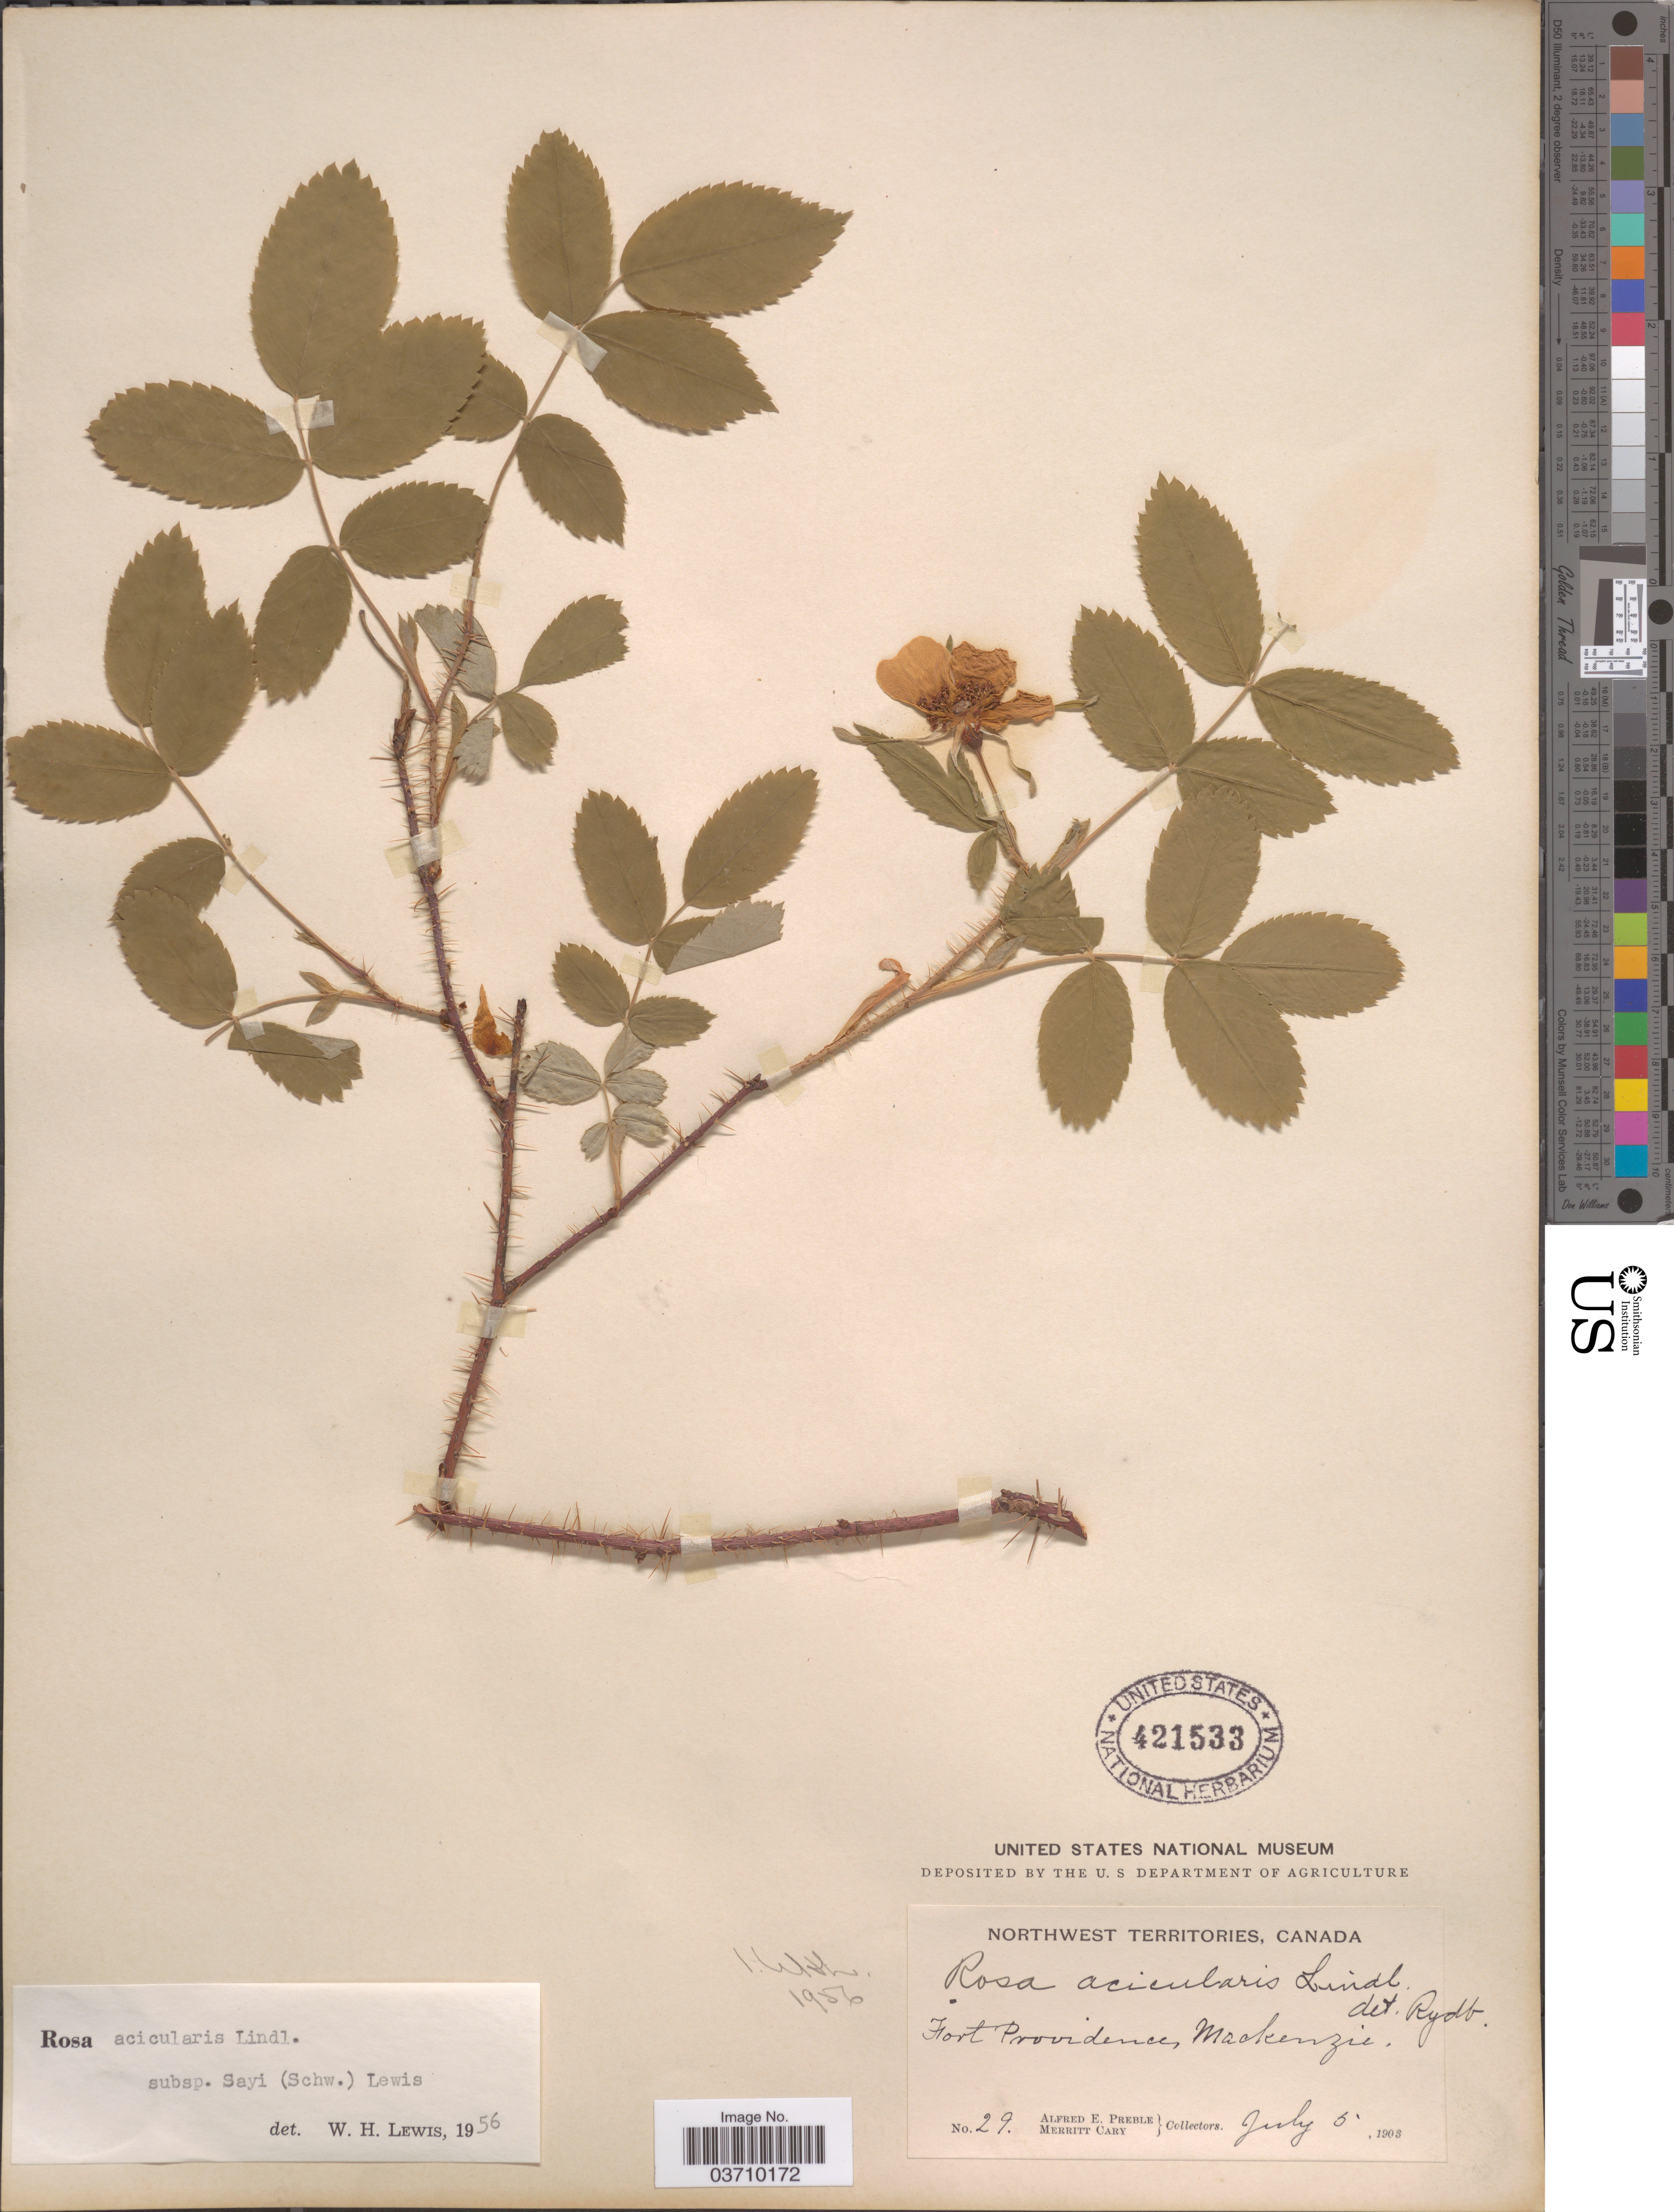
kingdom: Plantae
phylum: Tracheophyta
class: Magnoliopsida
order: Rosales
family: Rosaceae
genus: Rosa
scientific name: Rosa acicularis var. sayi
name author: (Schwein.) Rehder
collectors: A. Preble & M. Cary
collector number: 29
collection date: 1903-07-05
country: Canada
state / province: Northwest Territories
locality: Fort Providence, Mackenzie.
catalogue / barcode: US 421533